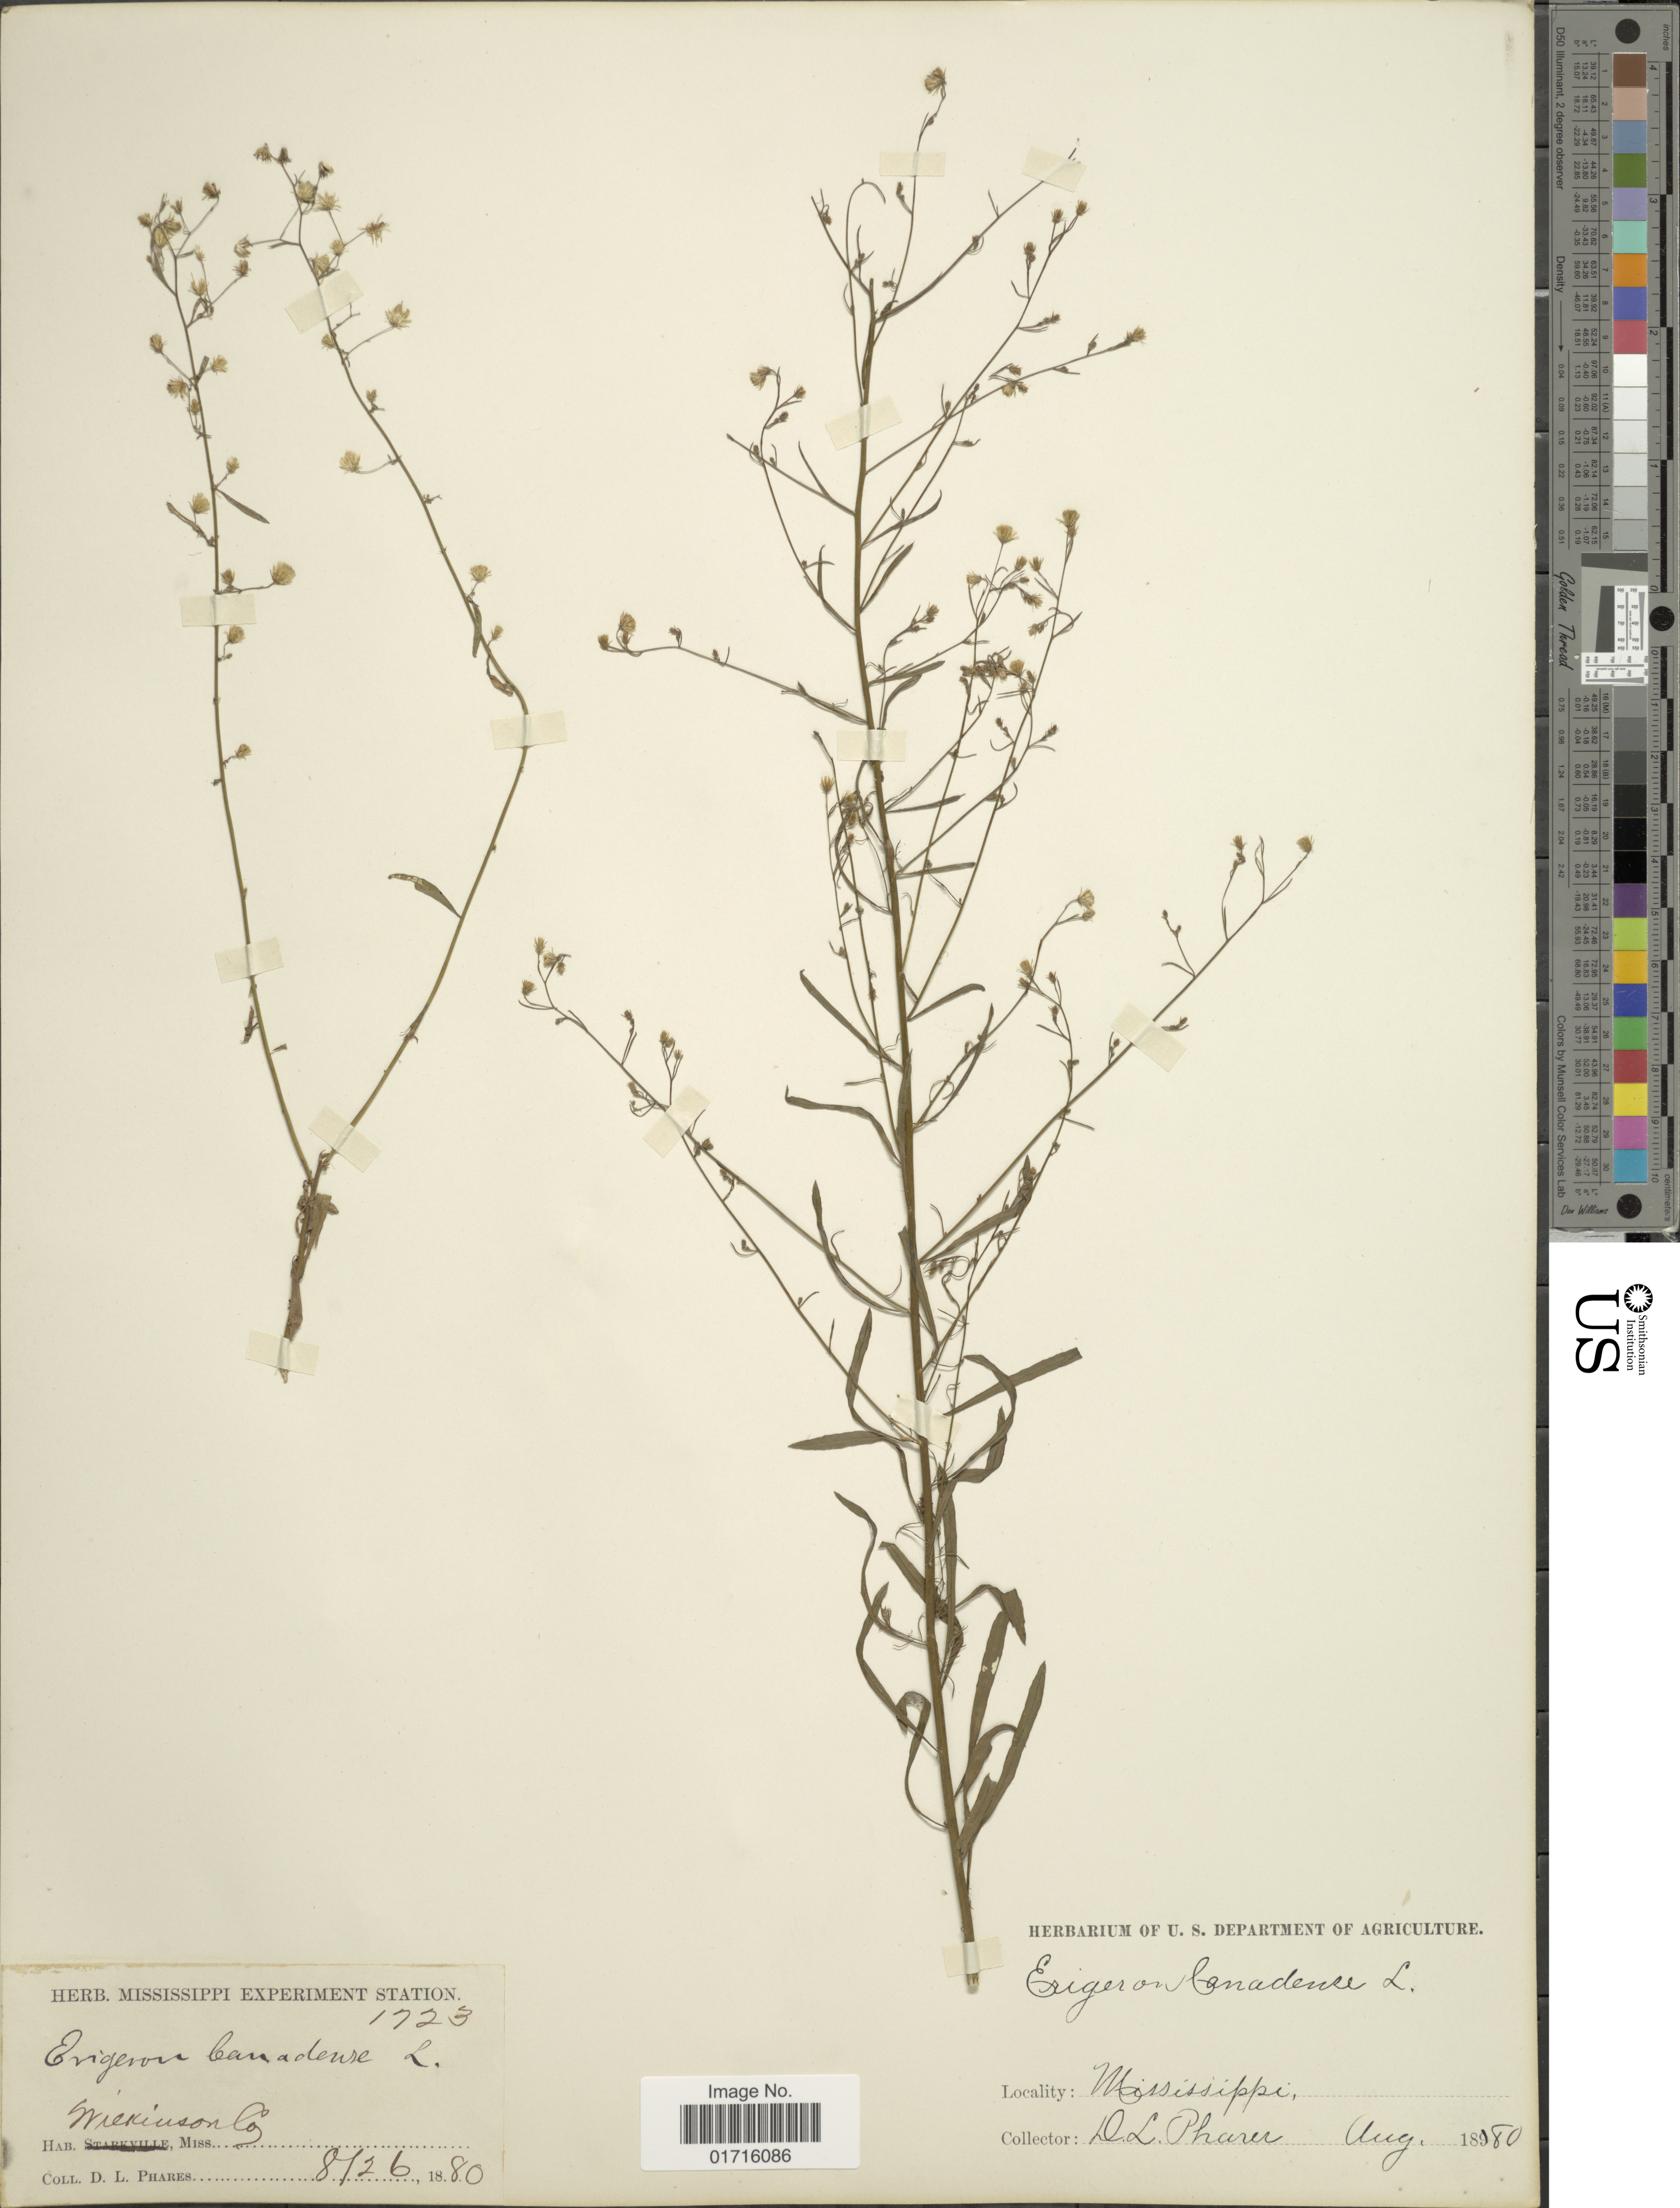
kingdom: Plantae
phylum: Tracheophyta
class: Magnoliopsida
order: Asterales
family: Asteraceae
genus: Conyza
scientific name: Conyza canadensis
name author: (L.) Cronq.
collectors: D. Phares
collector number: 1723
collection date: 1880-08-26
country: United States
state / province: Mississippi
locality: Wilkinson Co.